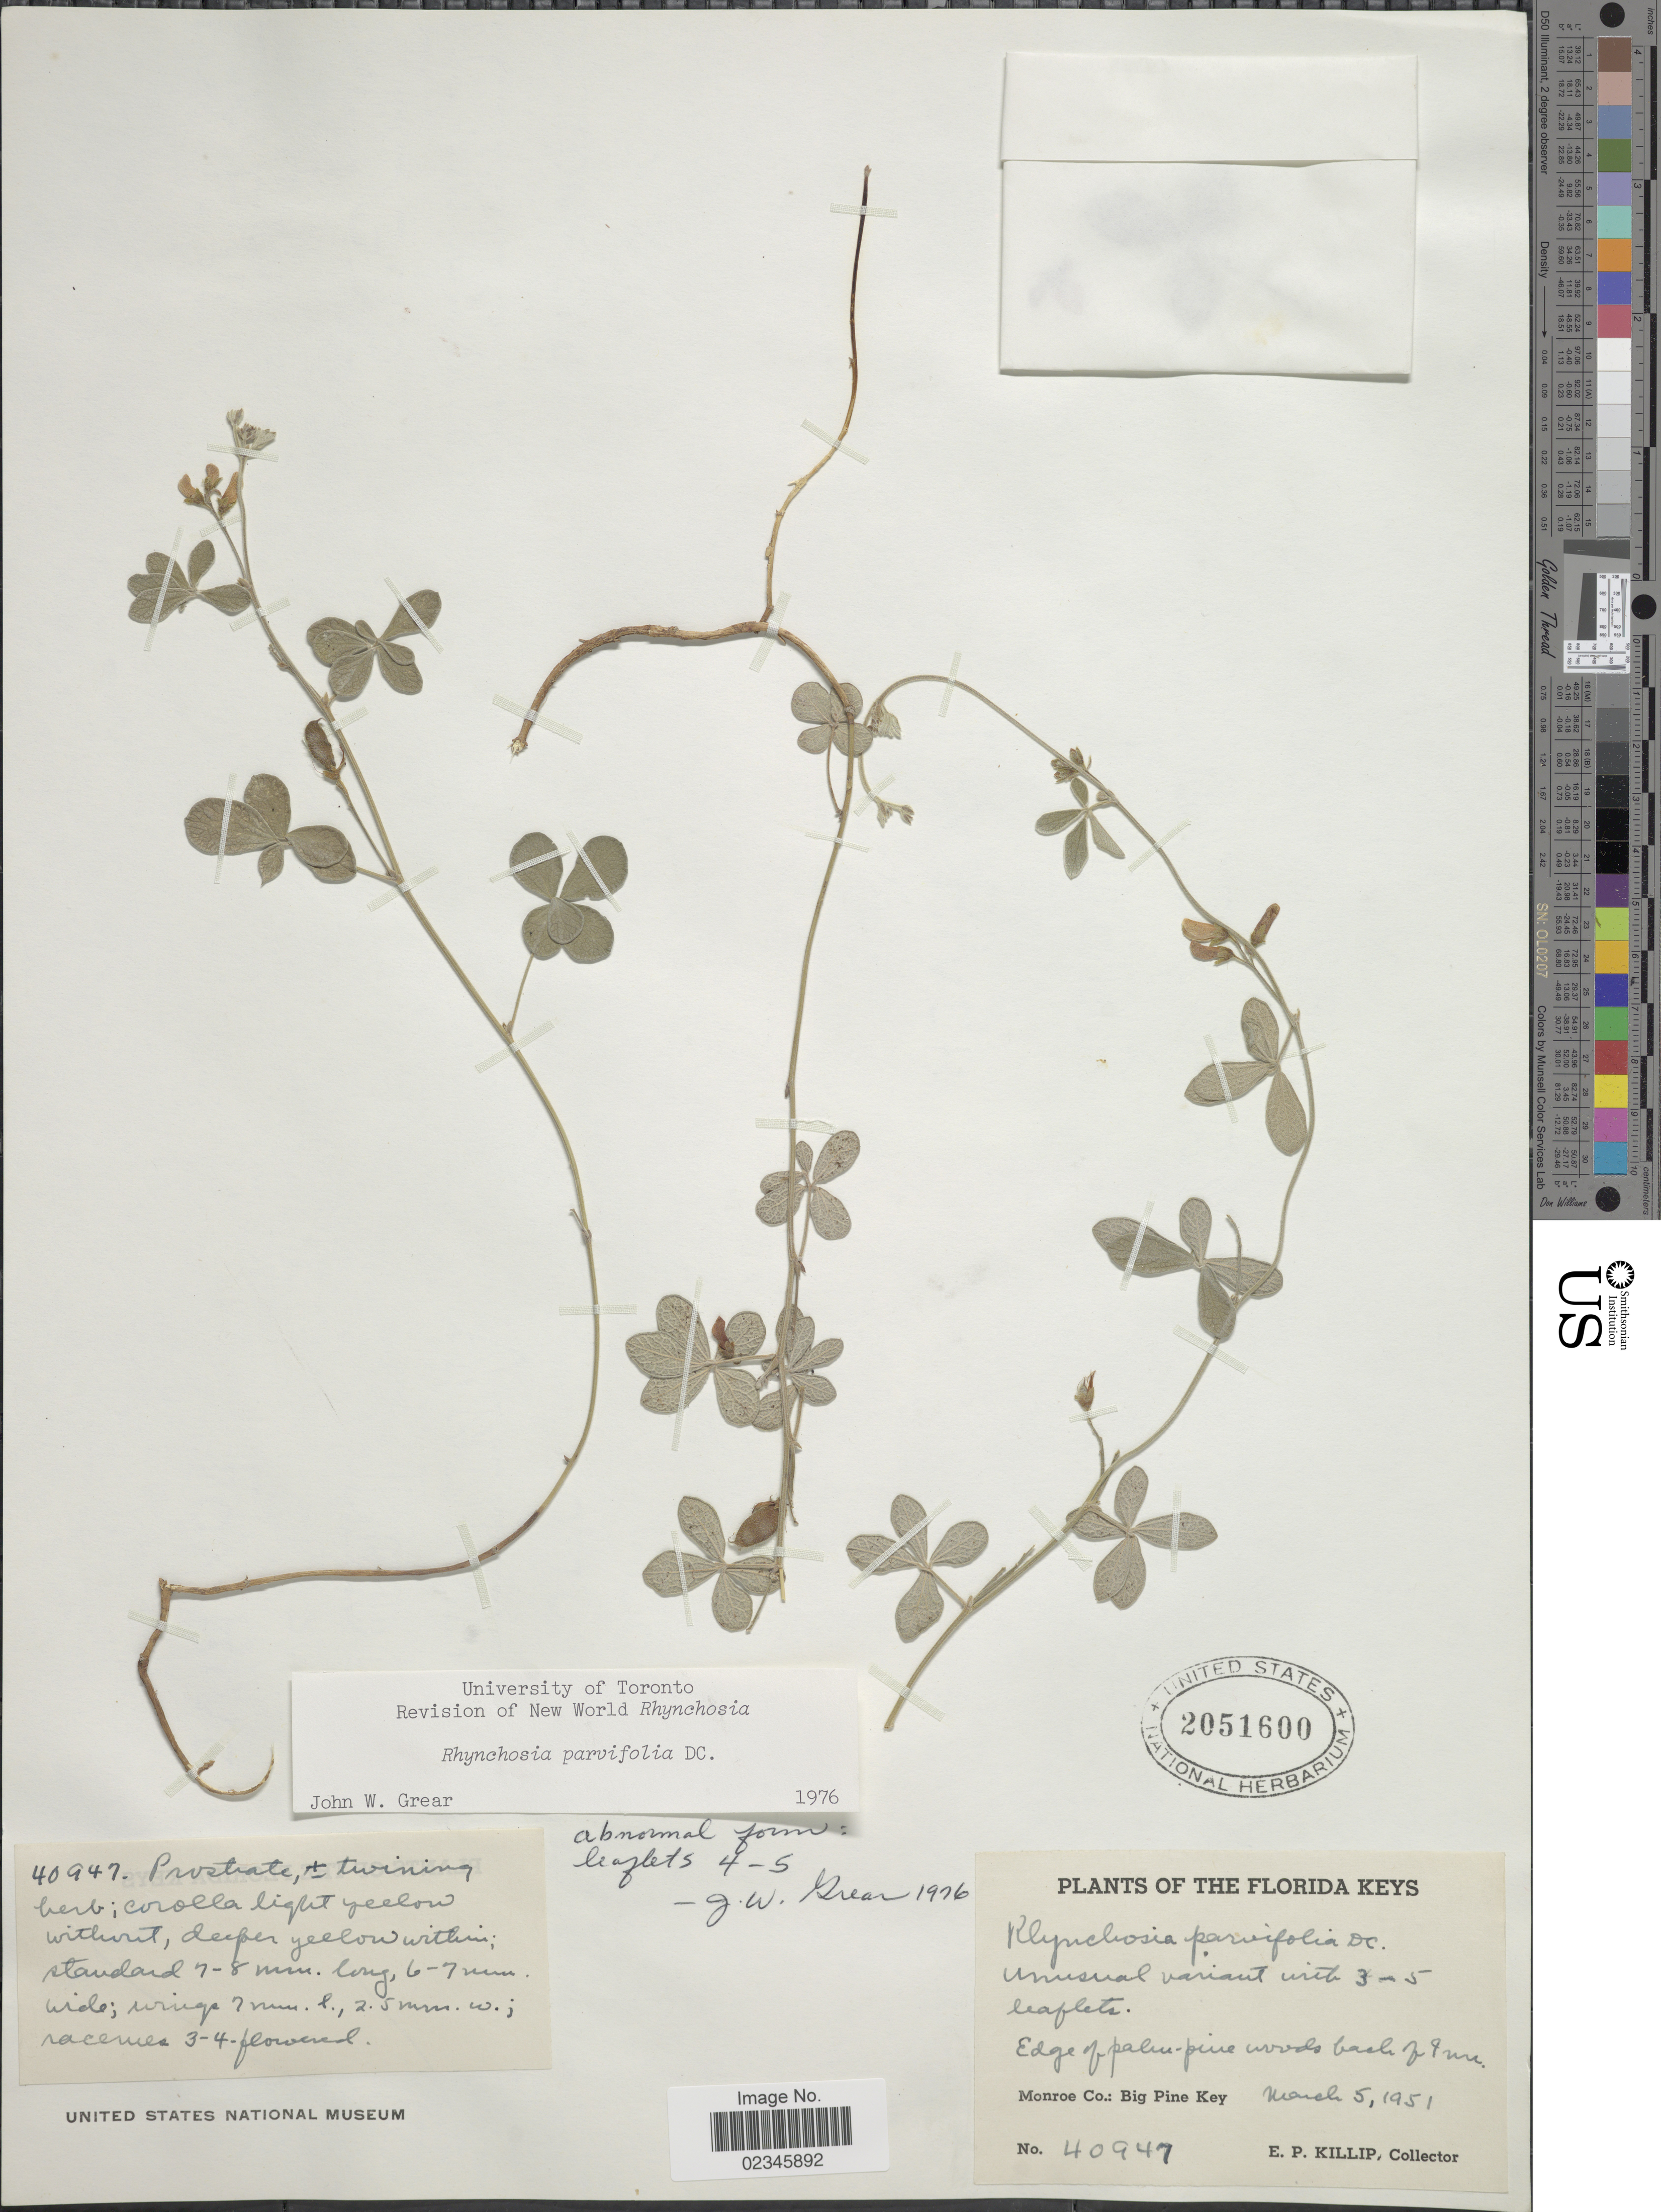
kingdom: Plantae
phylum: Tracheophyta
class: Magnoliopsida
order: Fabales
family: Fabaceae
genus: Rhynchosia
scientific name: Rhynchosia parvifolia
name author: DC.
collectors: E. P. Killip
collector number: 40947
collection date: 1951-03-05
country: United States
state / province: Florida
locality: Edge of palm-pine woods beach of Inn., Monroe Co.: Big Pine Key, Florida Keys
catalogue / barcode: US 2051600